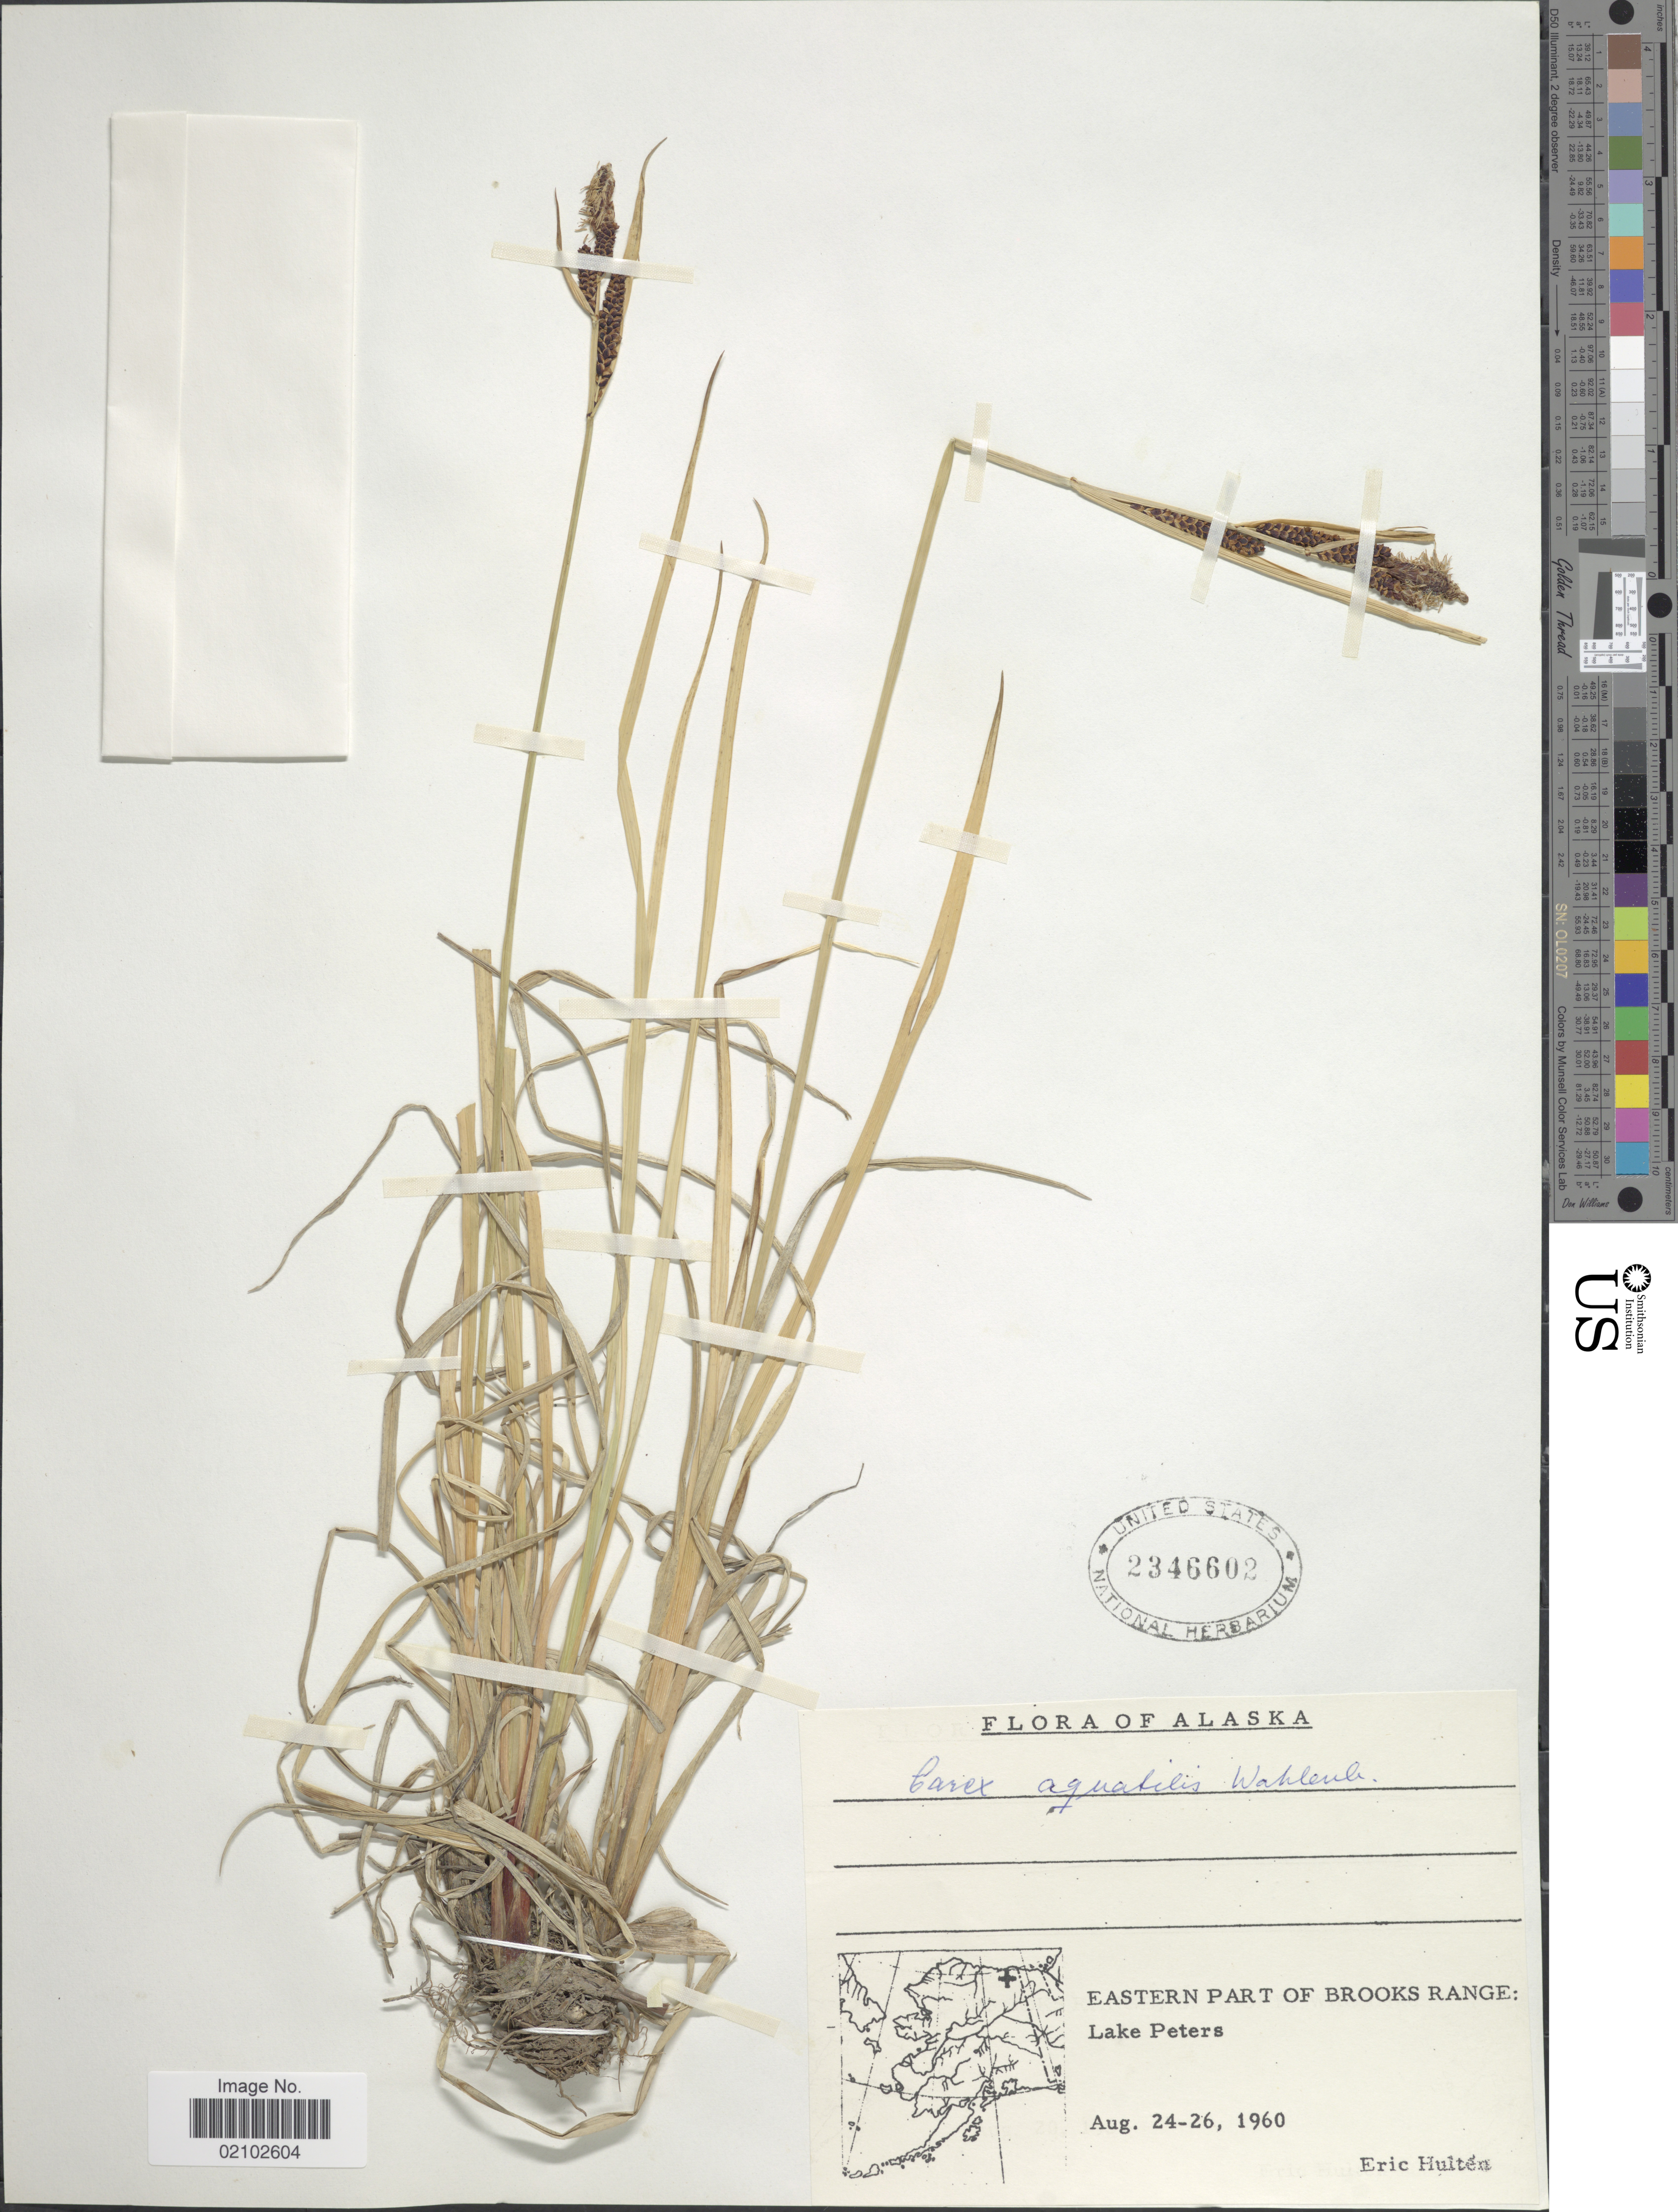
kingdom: Plantae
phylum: Tracheophyta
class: Liliopsida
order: Poales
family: Cyperaceae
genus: Carex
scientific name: Carex aquatilis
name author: Wahlenb.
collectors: E. G. Hultén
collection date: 1960-08-24/1960-08-26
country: United States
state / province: Alaska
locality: Eastern Part of Brooks Range: Lake Peters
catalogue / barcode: US 2346602